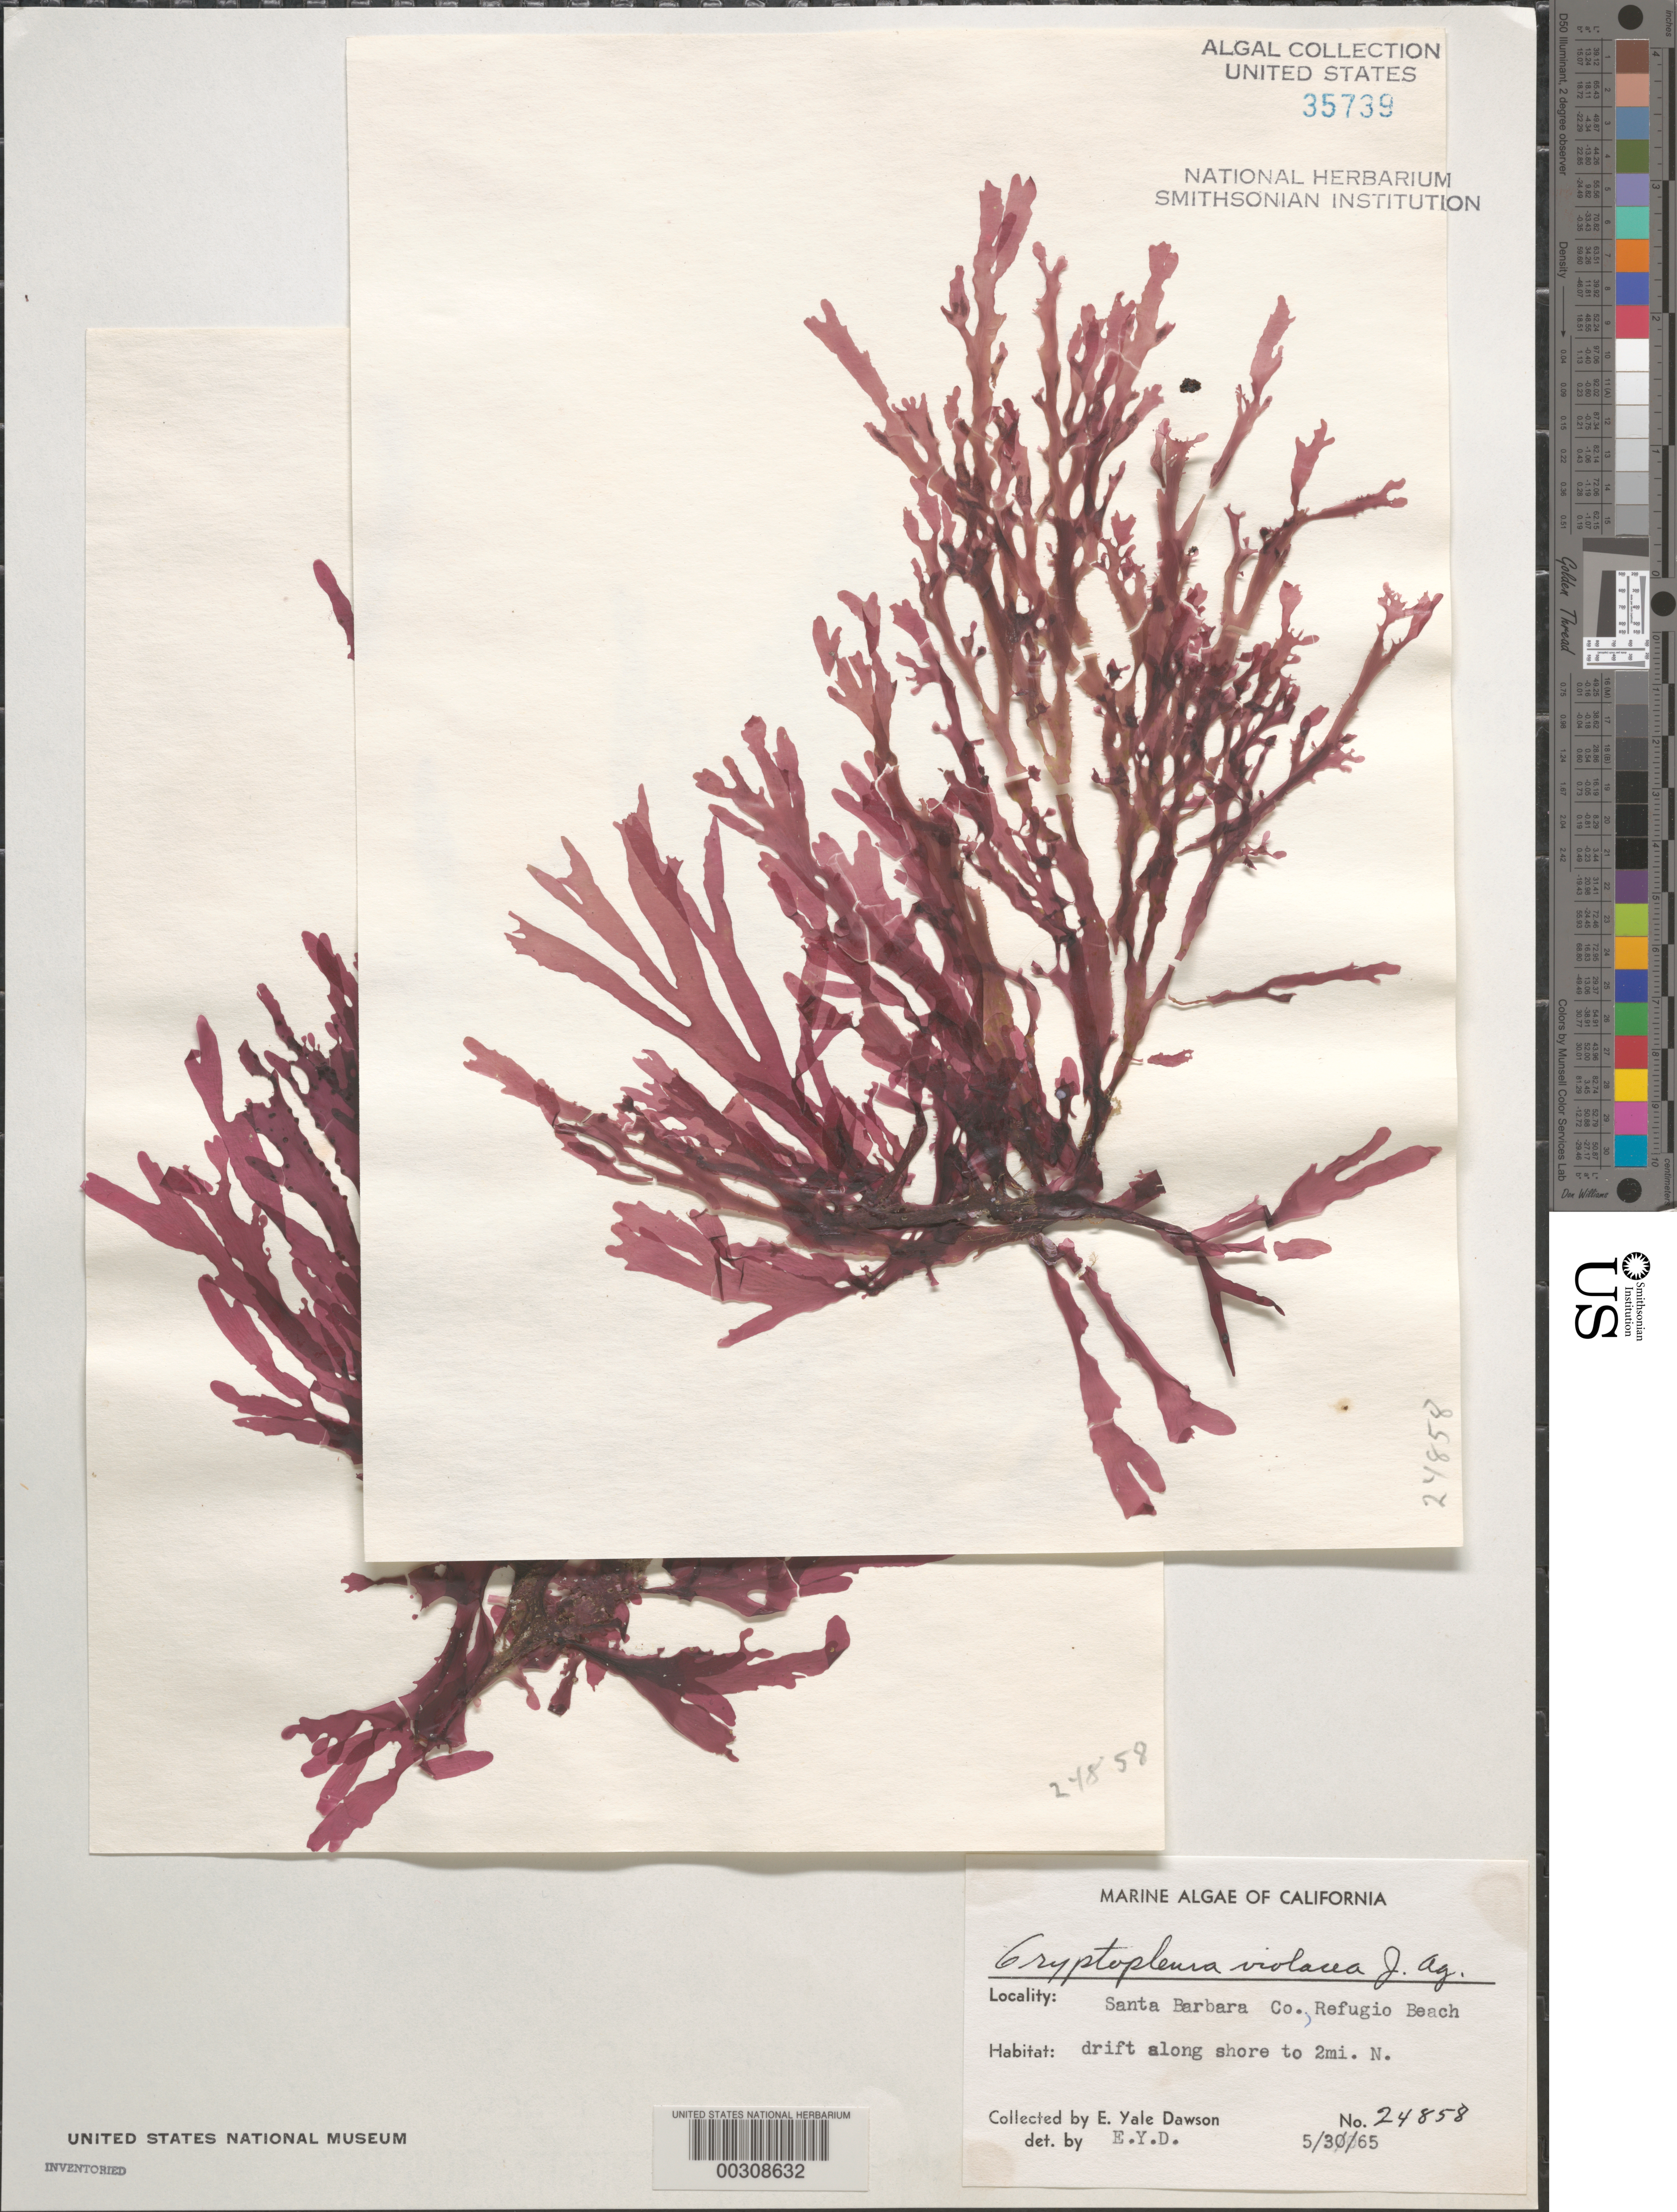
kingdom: Plantae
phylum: Rhodophyta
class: Florideophyceae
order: Ceramiales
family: Delesseriaceae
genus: Cryptopleura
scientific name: Cryptopleura violacea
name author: (J. Ag.) Kylin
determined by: Dawson, E. Y.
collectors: E. Y. Dawson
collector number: EYD 24858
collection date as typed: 30 May 1965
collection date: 1965-05-30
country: United States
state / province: California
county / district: Santa Barbara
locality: Refugio Beach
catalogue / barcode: US 35739